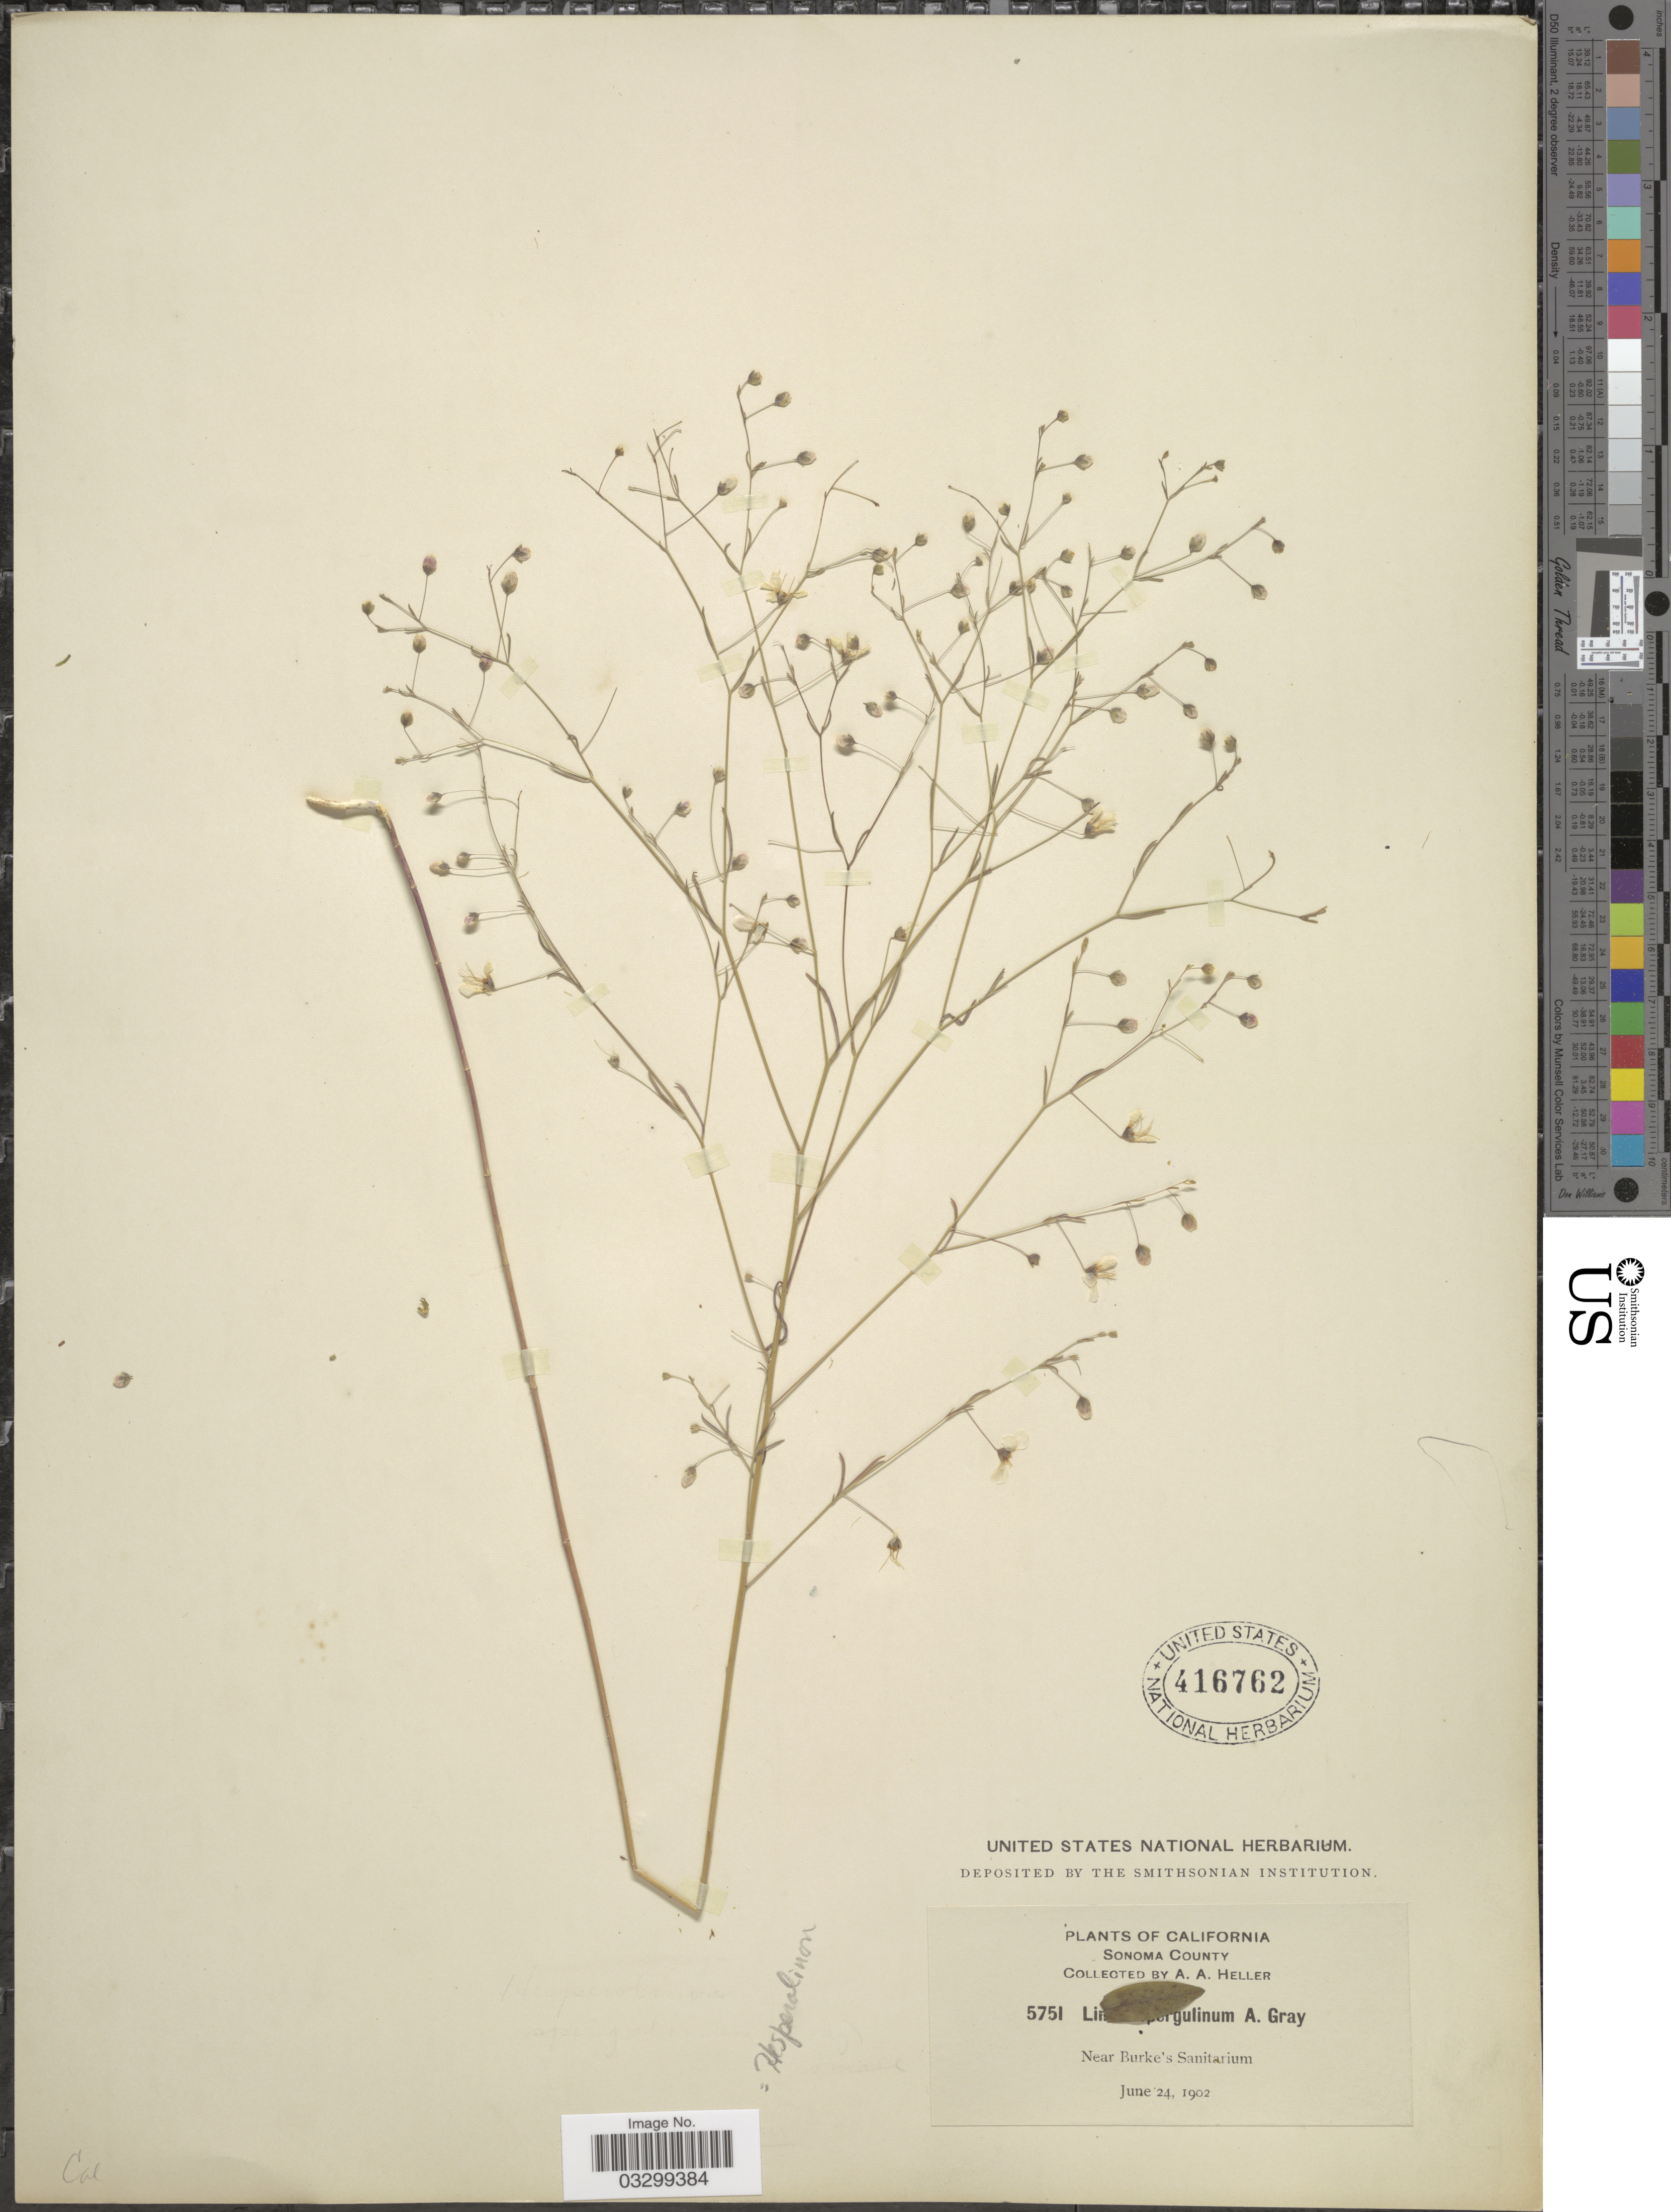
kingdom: Plantae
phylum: Tracheophyta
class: Magnoliopsida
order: Malpighiales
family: Linaceae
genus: Linum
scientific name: Linum striatum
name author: Walter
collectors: A. A. Heller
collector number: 5751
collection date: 1902-06-24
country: United States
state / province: California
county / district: Sonoma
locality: Sonoma County. Near Burke's Sanitarium.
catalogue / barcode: US 416762